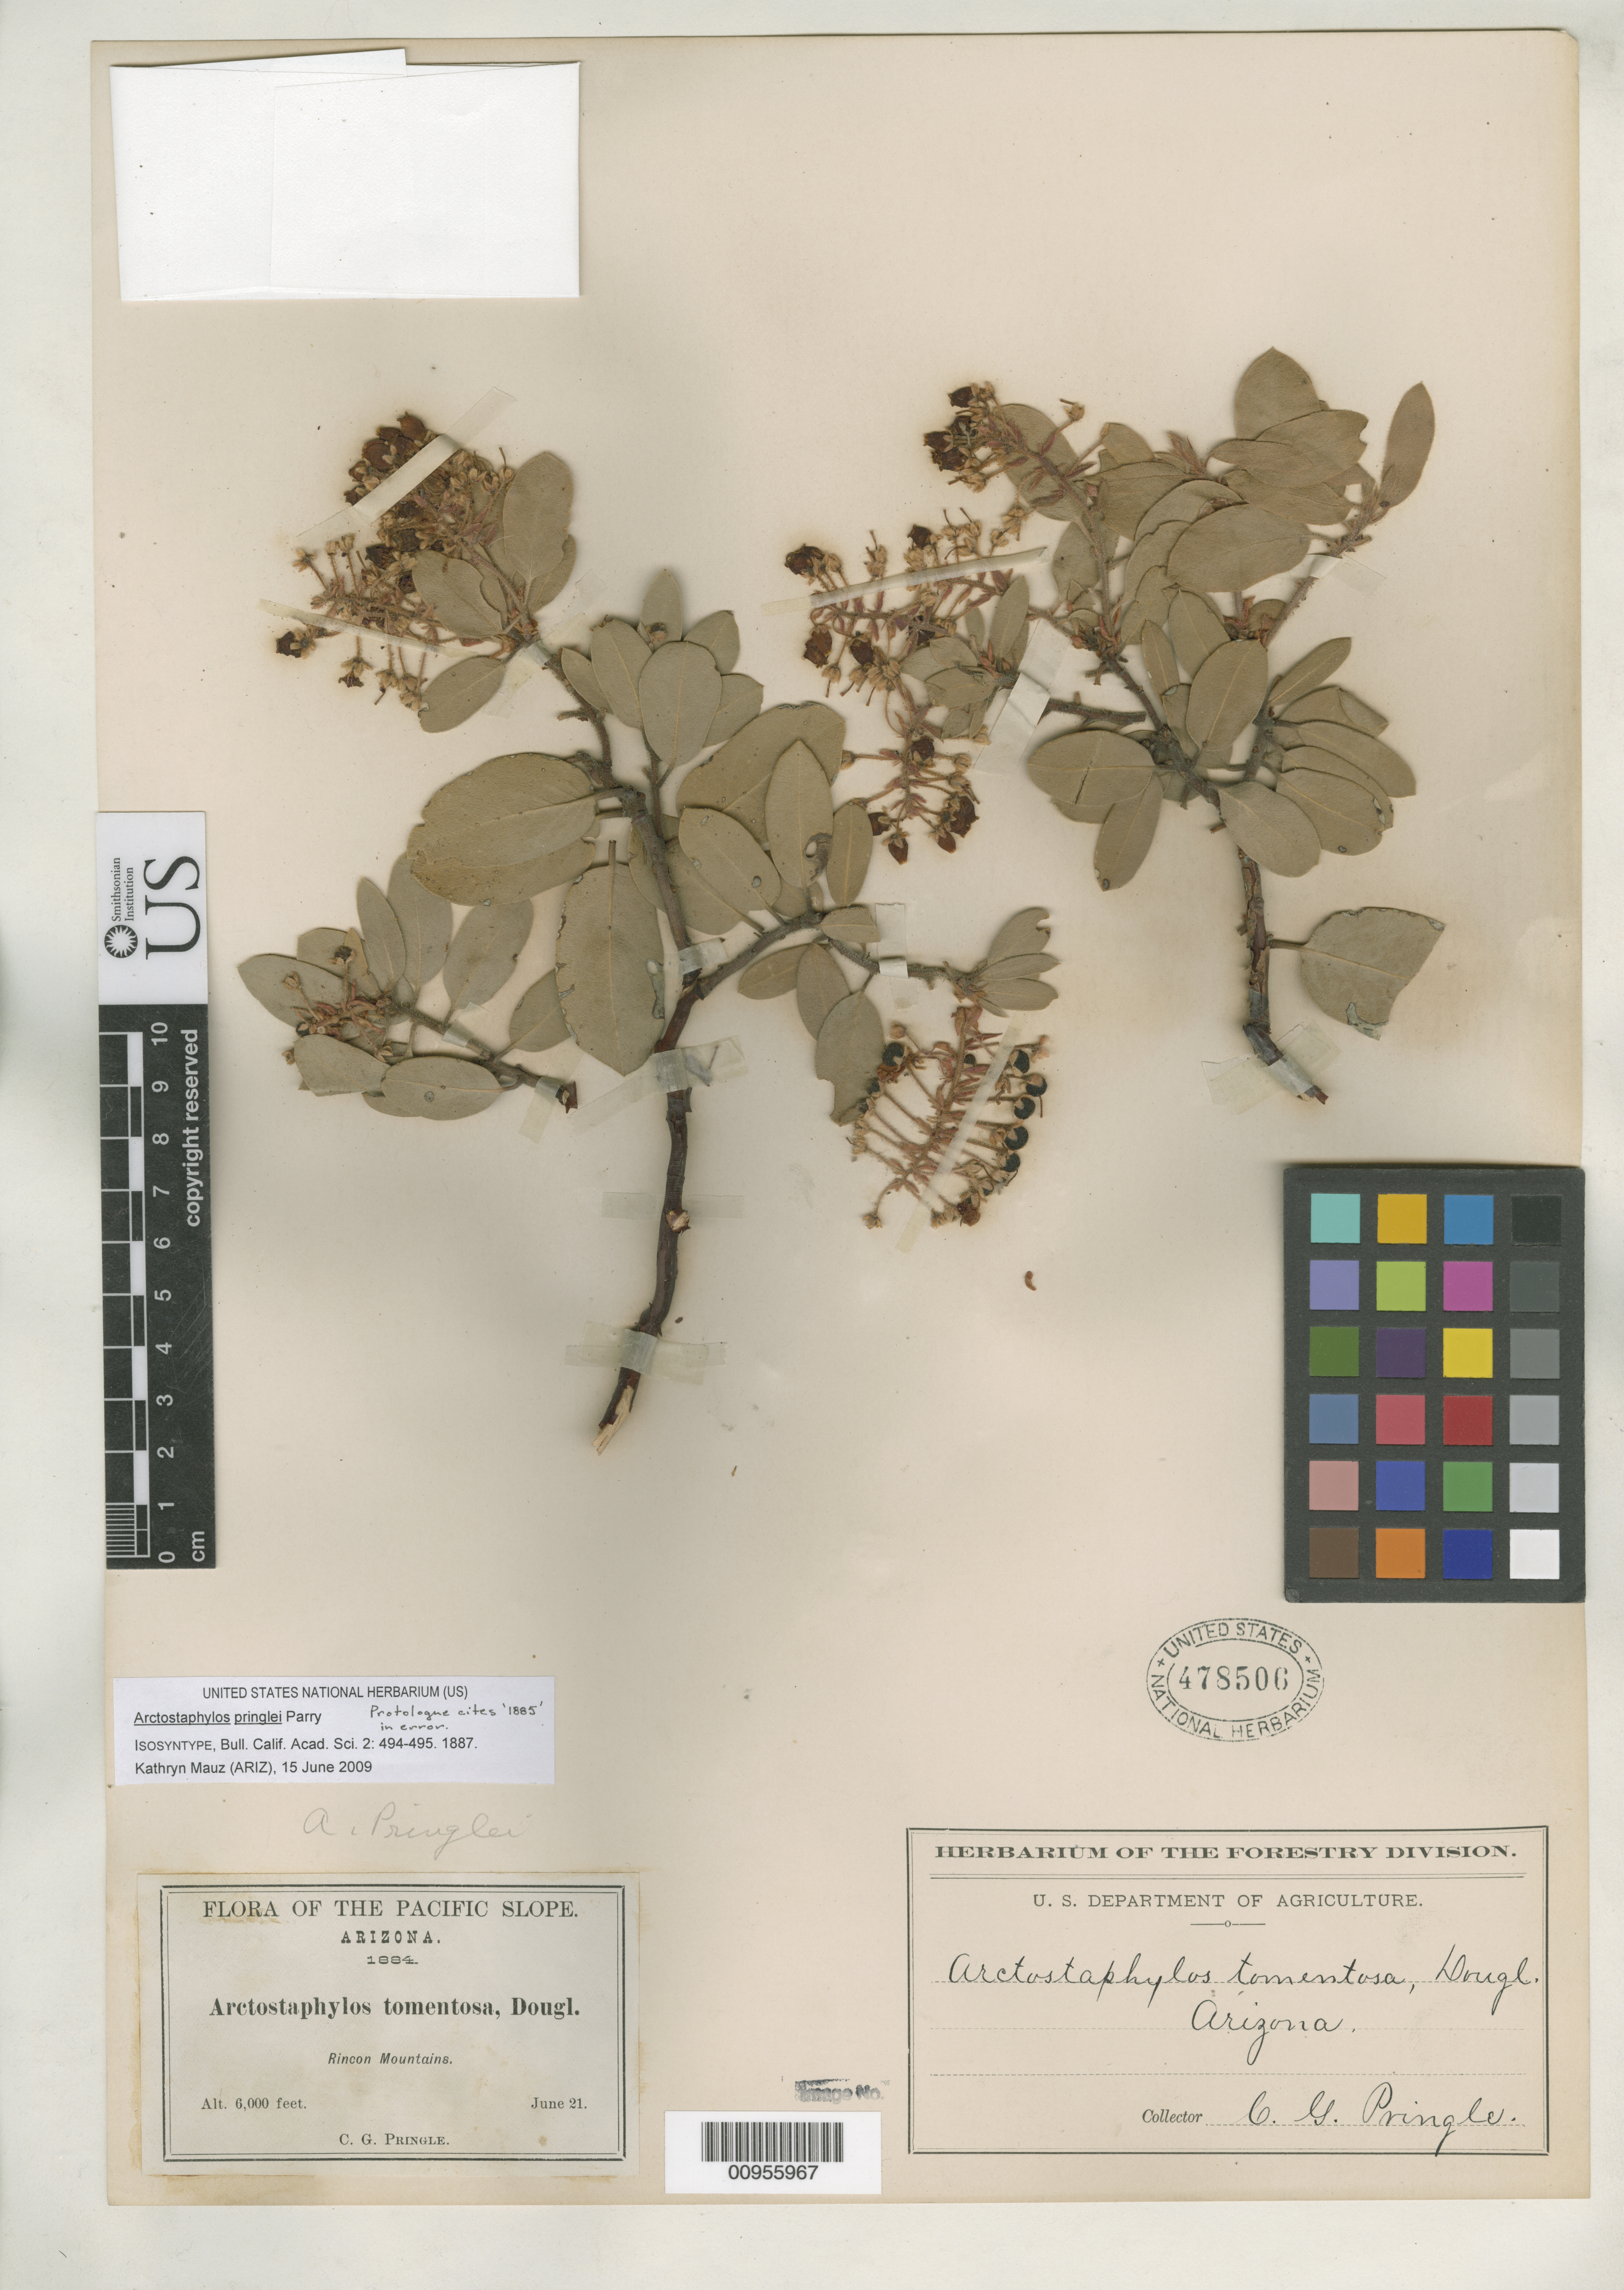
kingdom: Plantae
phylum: Tracheophyta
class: Magnoliopsida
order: Ericales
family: Ericaceae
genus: Arctostaphylos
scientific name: Arctostaphylos pringlei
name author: Parry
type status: Isosyntype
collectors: C. G. Pringle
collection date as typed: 21 Jun 1884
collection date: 1884-06-21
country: United States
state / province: Arizona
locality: Rincon Mountains.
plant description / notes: Protologue cites collection date as 1885 (erroneously, according to annotation by K. Mauz, 2009).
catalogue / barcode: US 478506